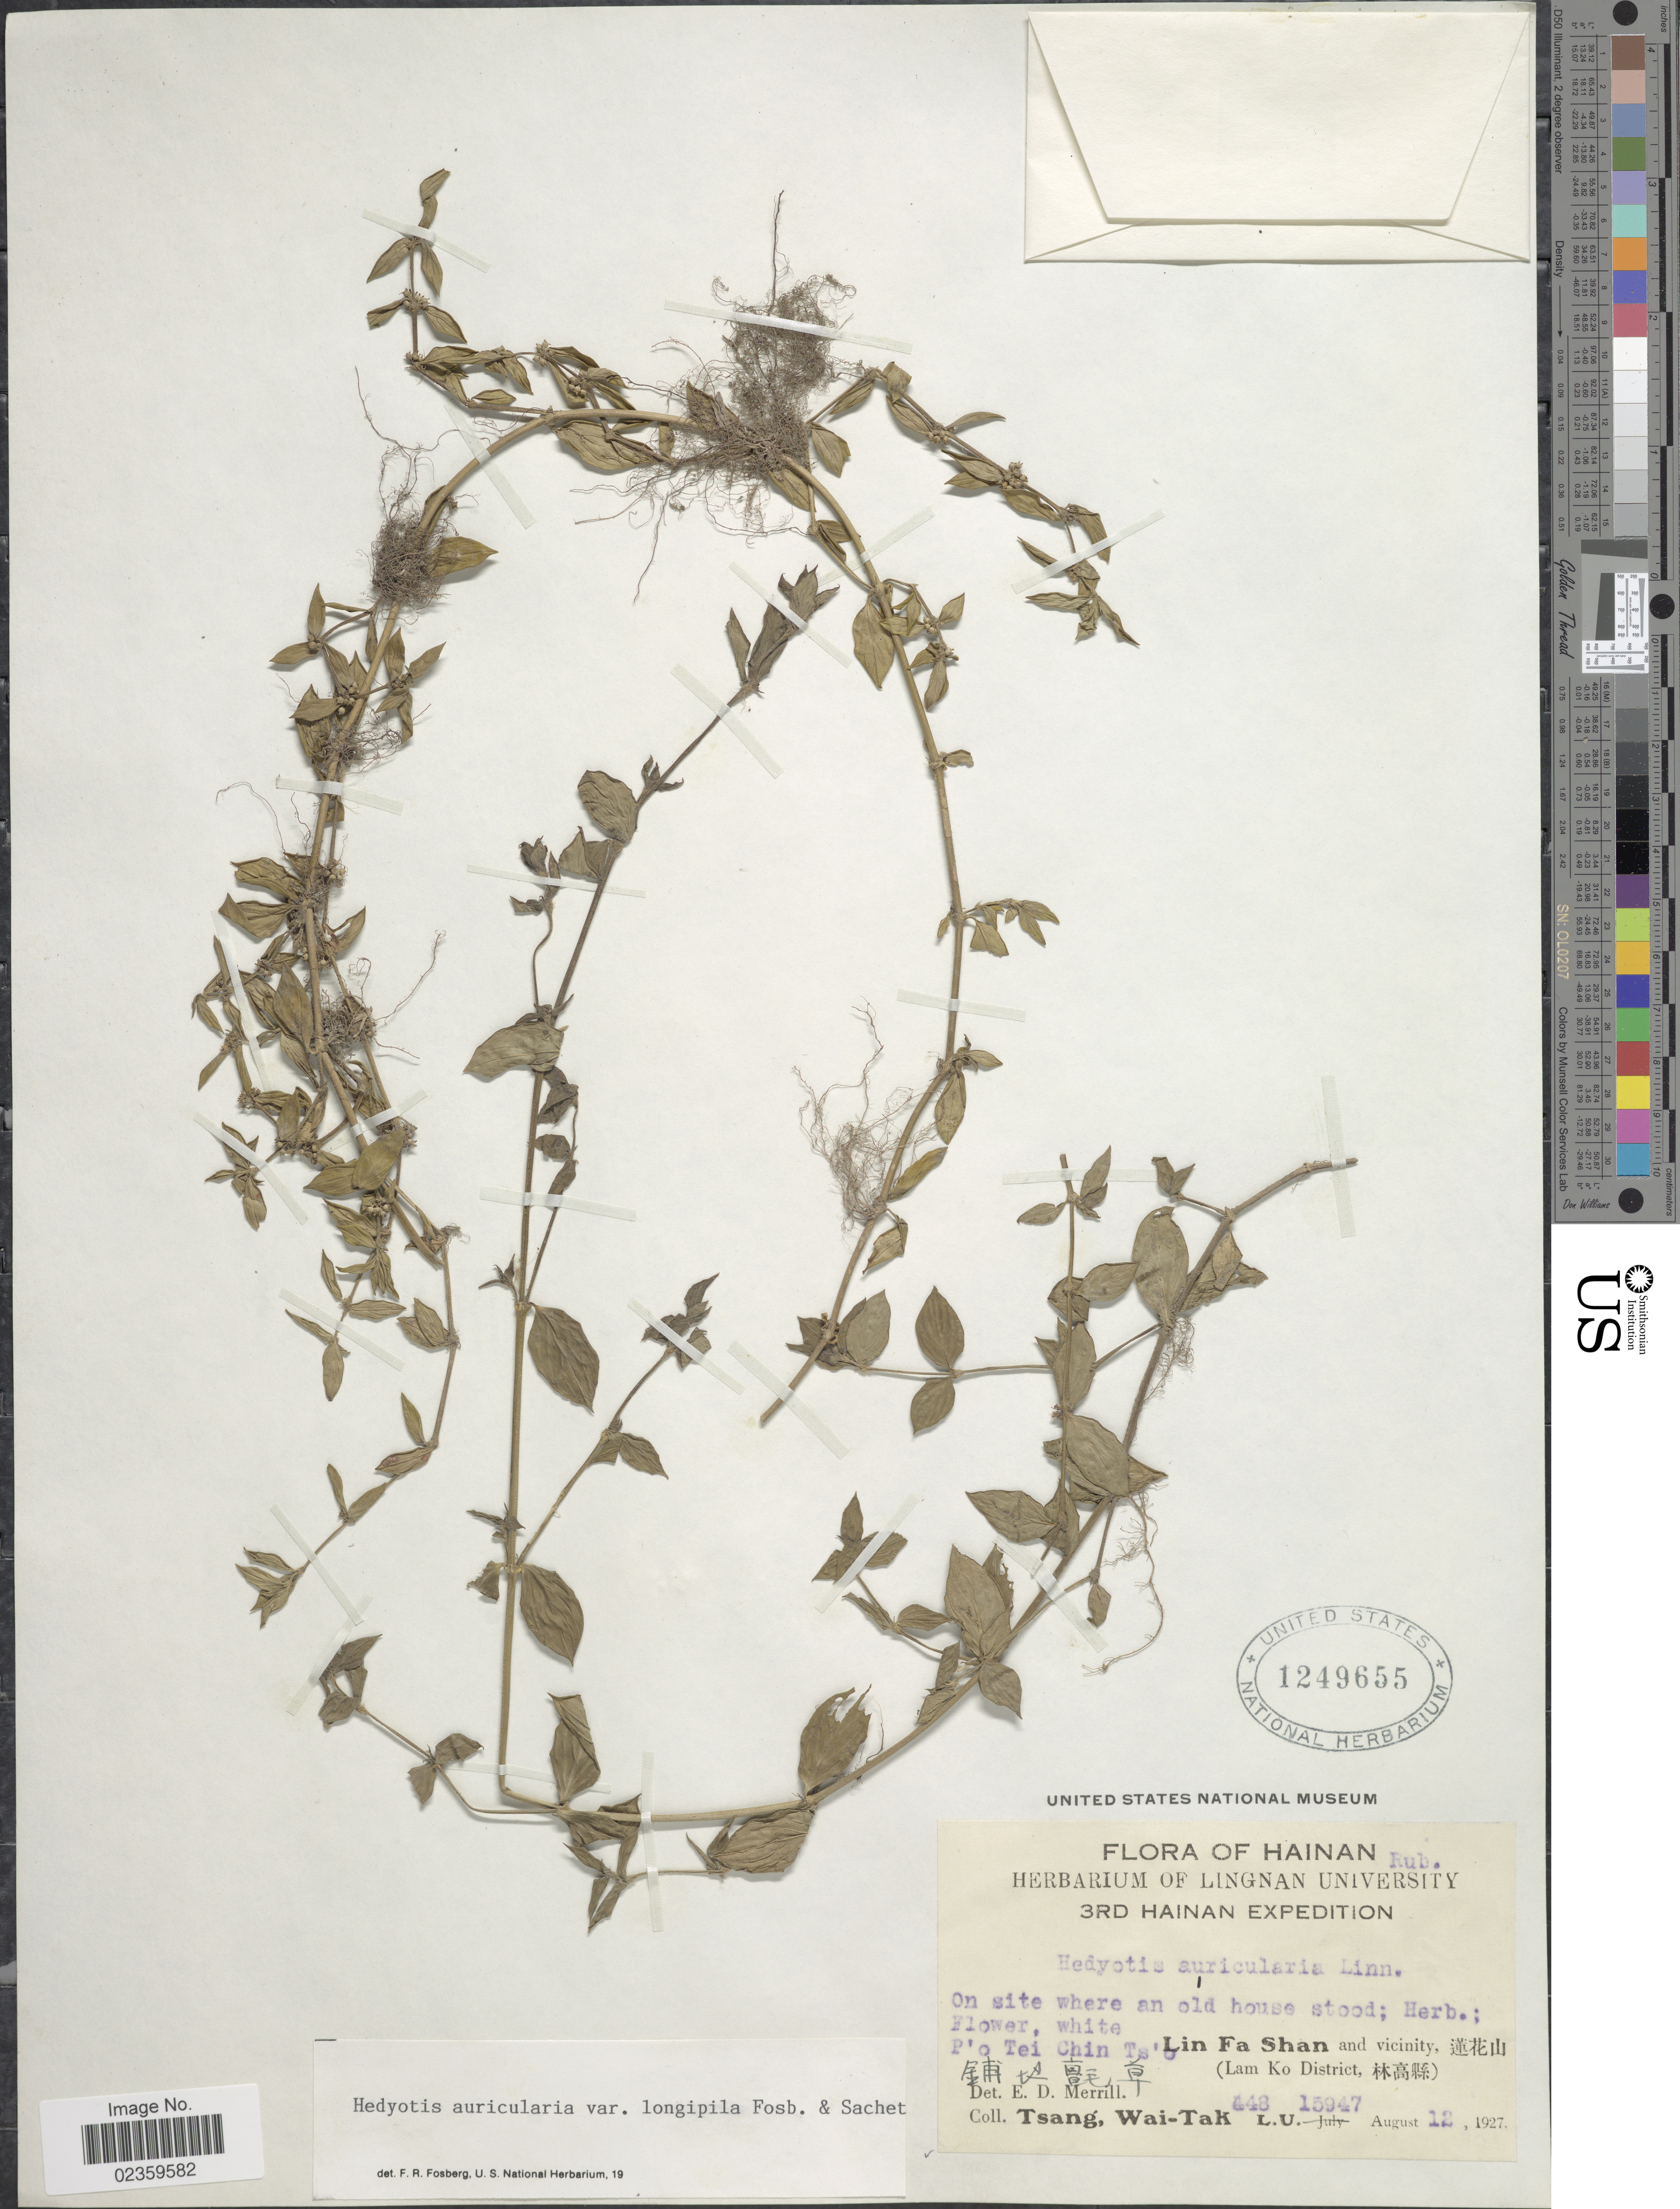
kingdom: Plantae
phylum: Tracheophyta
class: Magnoliopsida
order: Gentianales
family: Rubiaceae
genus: Exallage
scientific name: Exallage auricularia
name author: (L.) Bremek.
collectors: W. T. Tsang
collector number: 448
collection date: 1927-08-12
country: China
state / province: Hainan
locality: P'o Tei Chin Ts'o. Lin Fa Shan and vicinity, (Lam Ko District)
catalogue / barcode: US 1249655